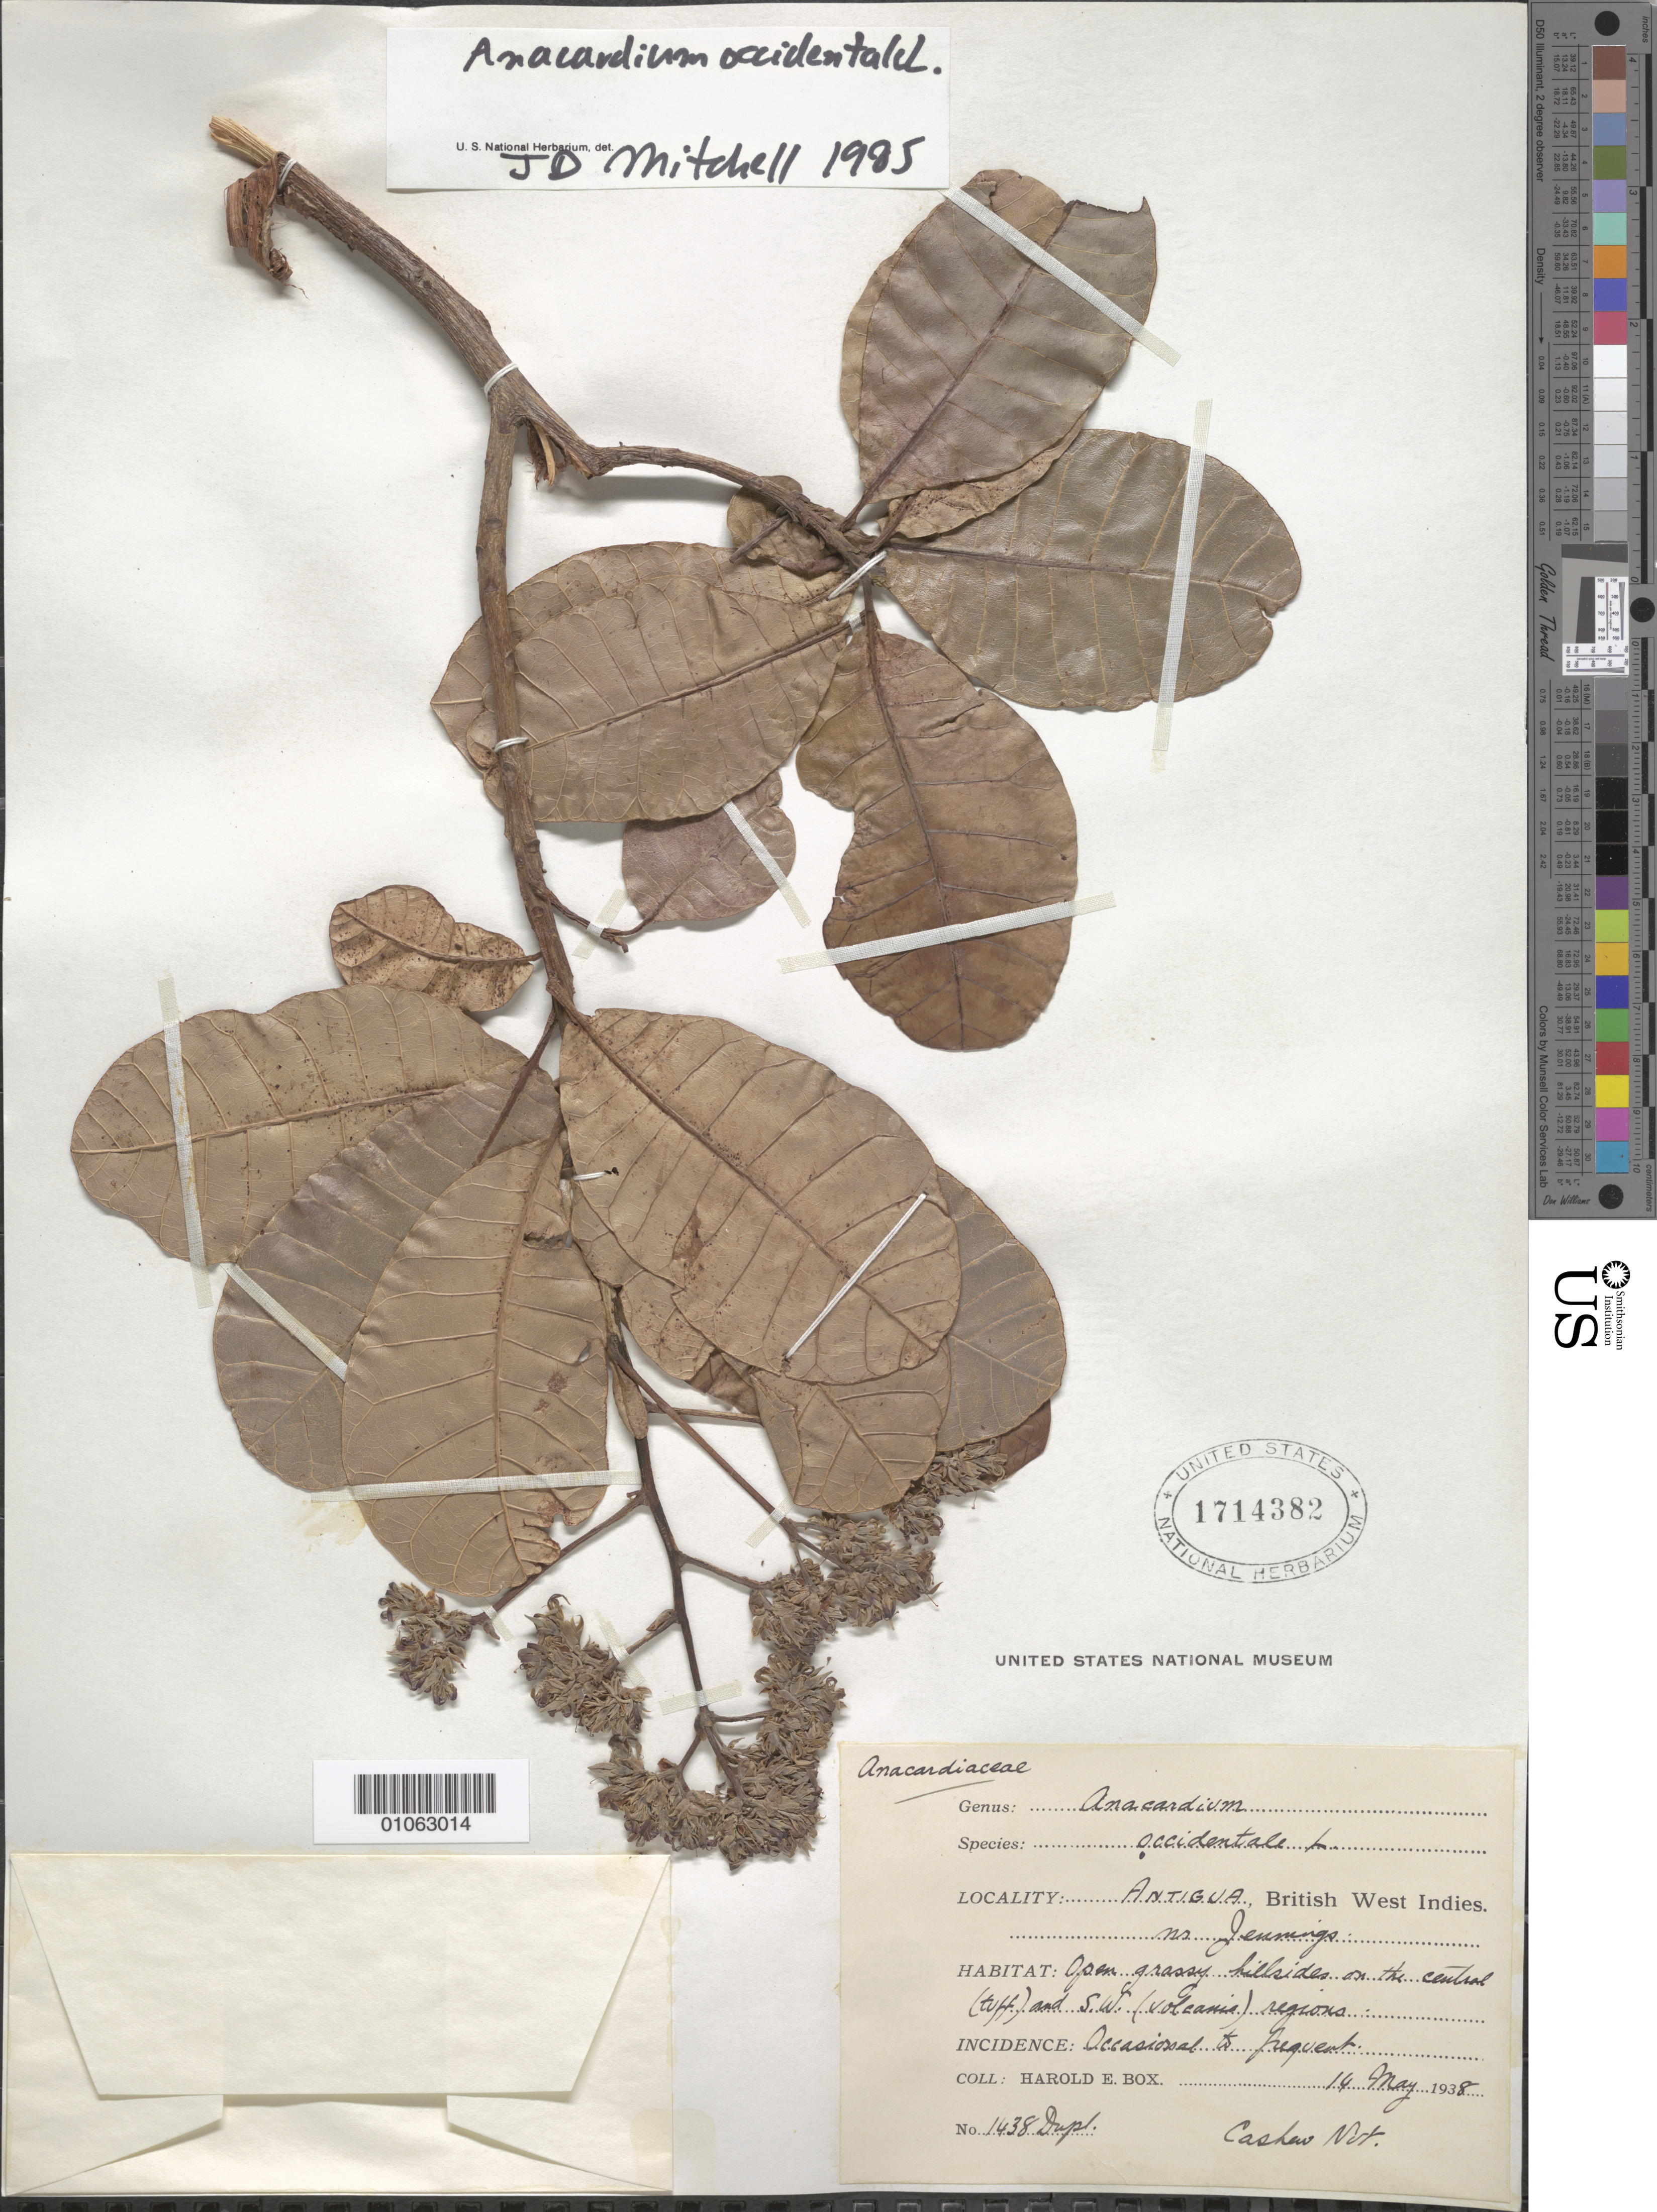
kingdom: Plantae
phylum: Tracheophyta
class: Magnoliopsida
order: Sapindales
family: Anacardiaceae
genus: Anacardium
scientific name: Anacardium occidentale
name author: L.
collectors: H. E. Box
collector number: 1438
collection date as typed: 14 May 1938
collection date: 1938-05-14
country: Antigua and Barbuda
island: Antigua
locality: Open grassy hillside en the central and S.W. regions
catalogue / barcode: US 1714382